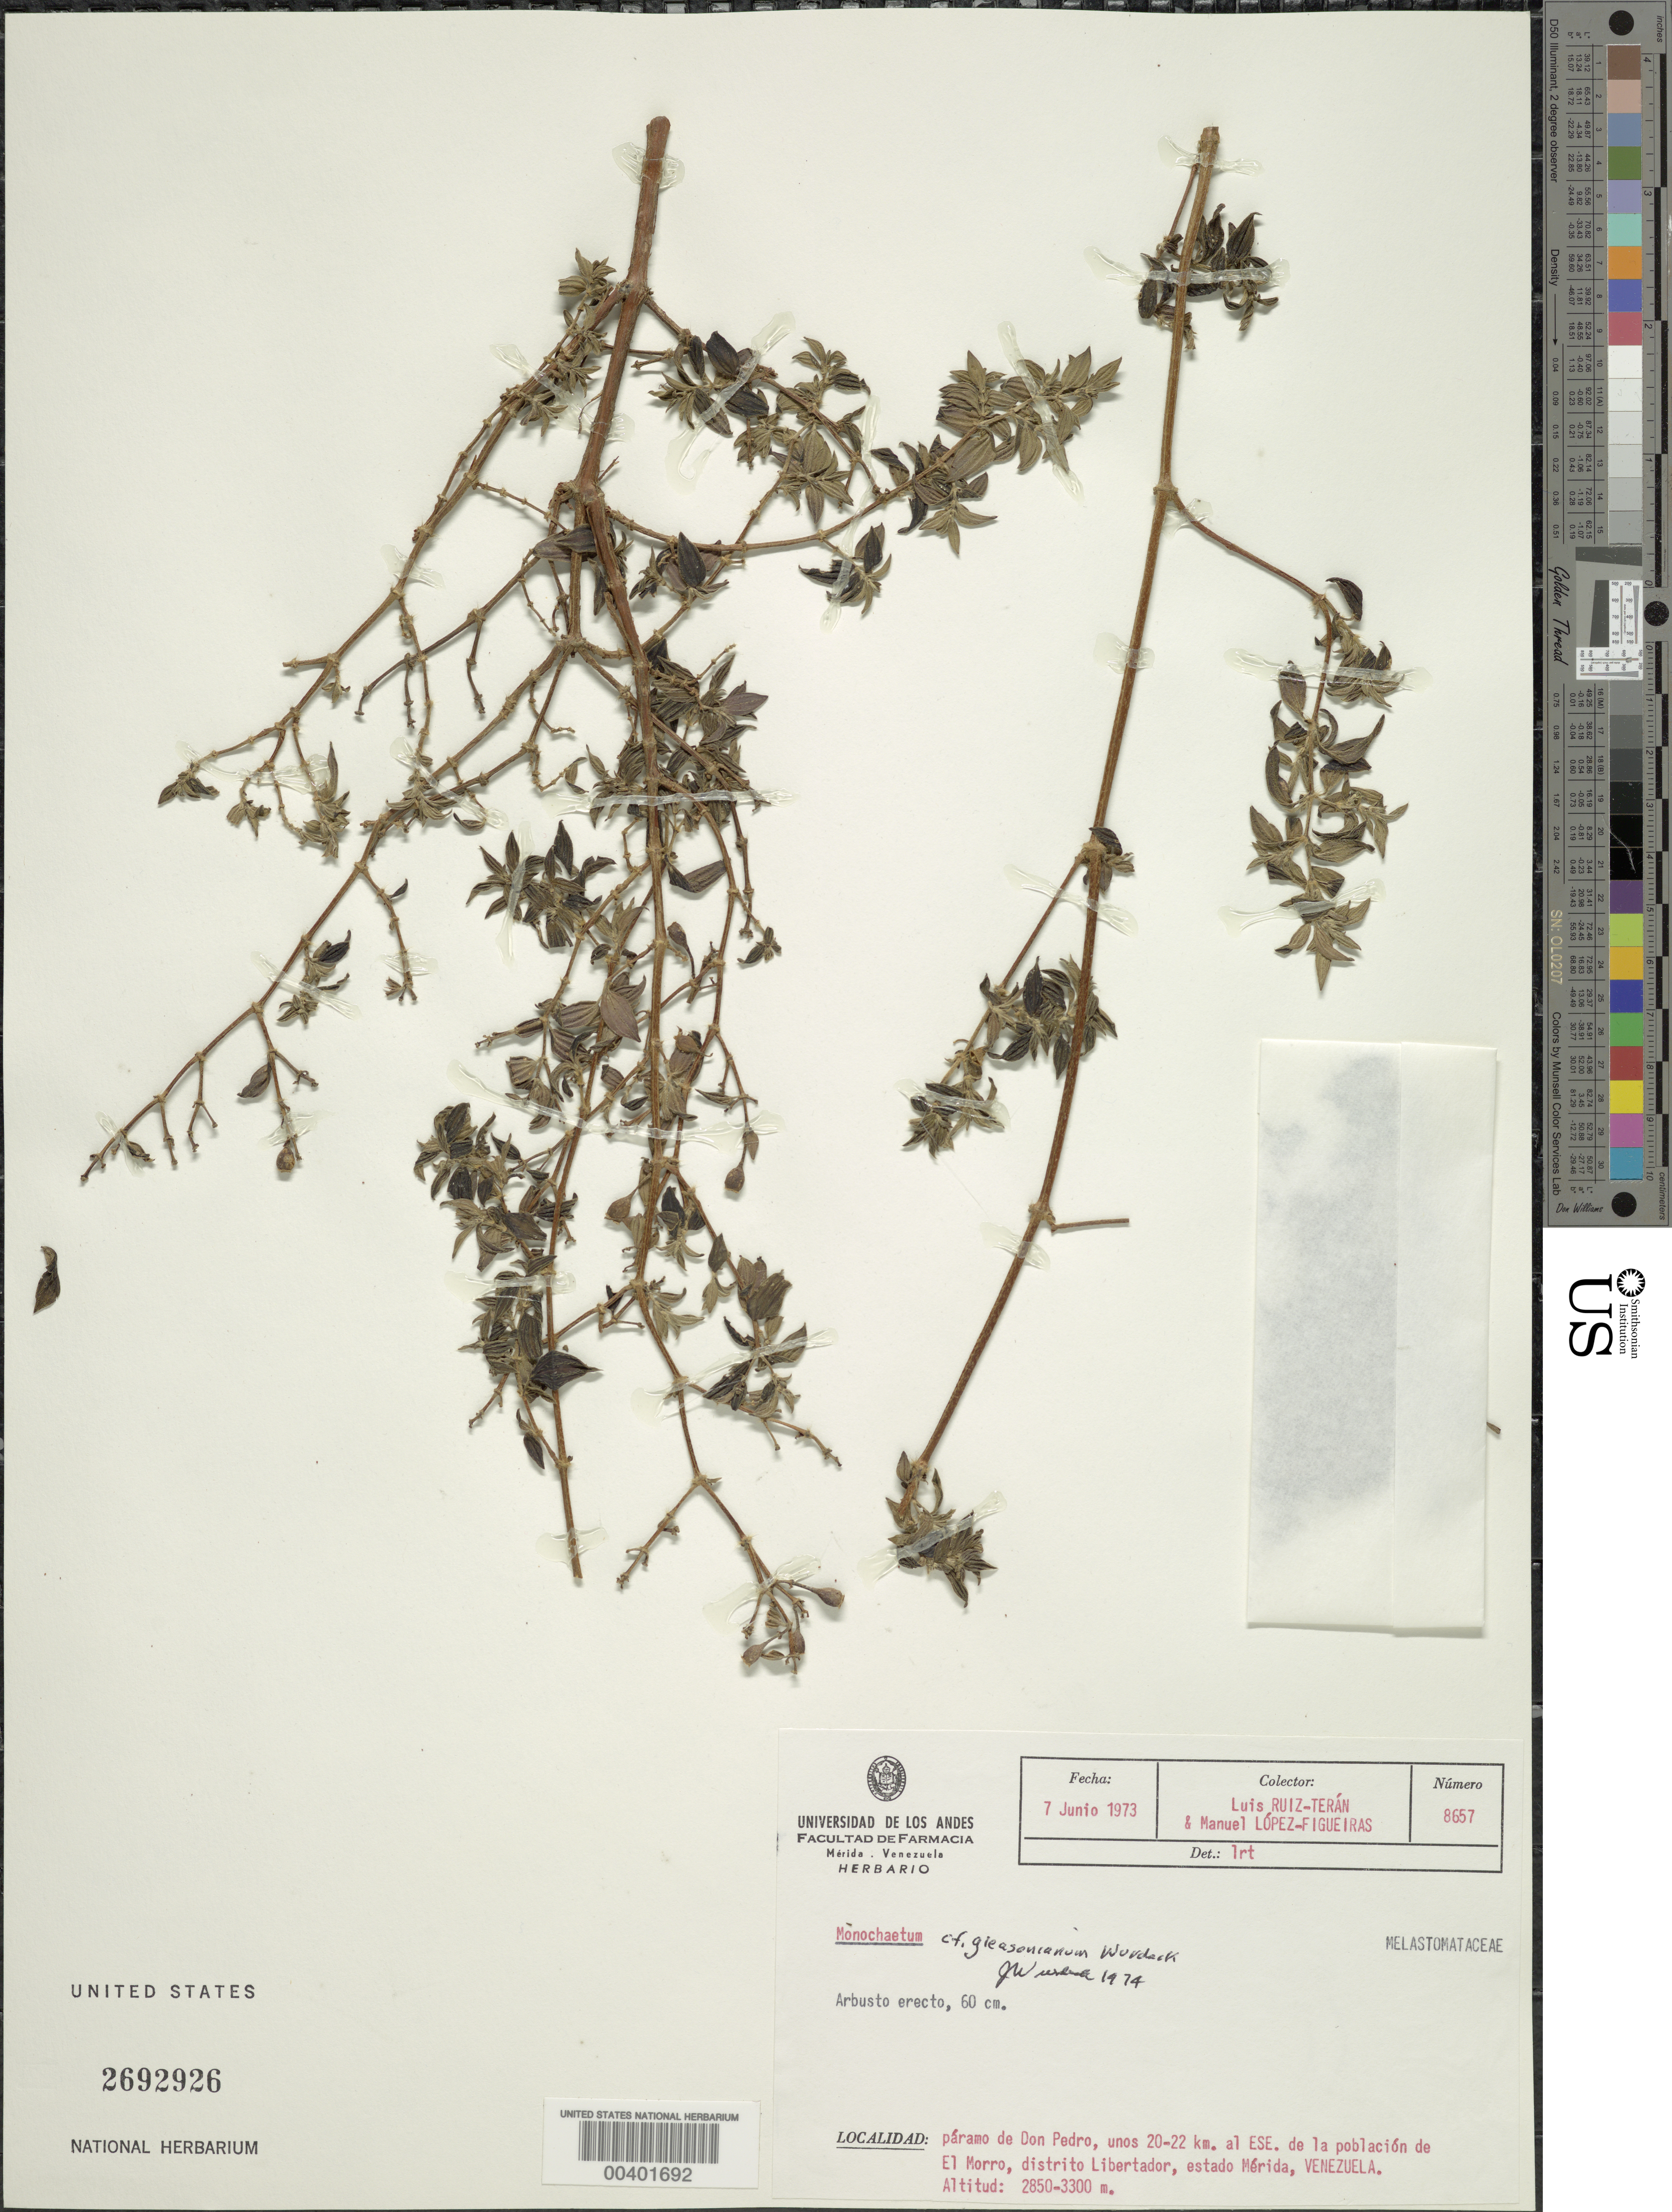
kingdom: Plantae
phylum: Tracheophyta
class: Magnoliopsida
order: Myrtales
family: Melastomataceae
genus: Monochaetum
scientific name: Monochaetum gleasonianum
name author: Wurdack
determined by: Wurdack, John J., (US), US (UNITED STATES)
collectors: L. E. Ruíz-Terán & M. López Figueiras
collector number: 8657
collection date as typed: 07 Jun 1973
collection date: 1973-06-07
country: Venezuela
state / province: Mérida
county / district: Libertador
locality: Páramo de Don Pedro, unos 20-22 km. al ESE. de la población de El Morro. Don Pedro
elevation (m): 2850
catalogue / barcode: US 2692926